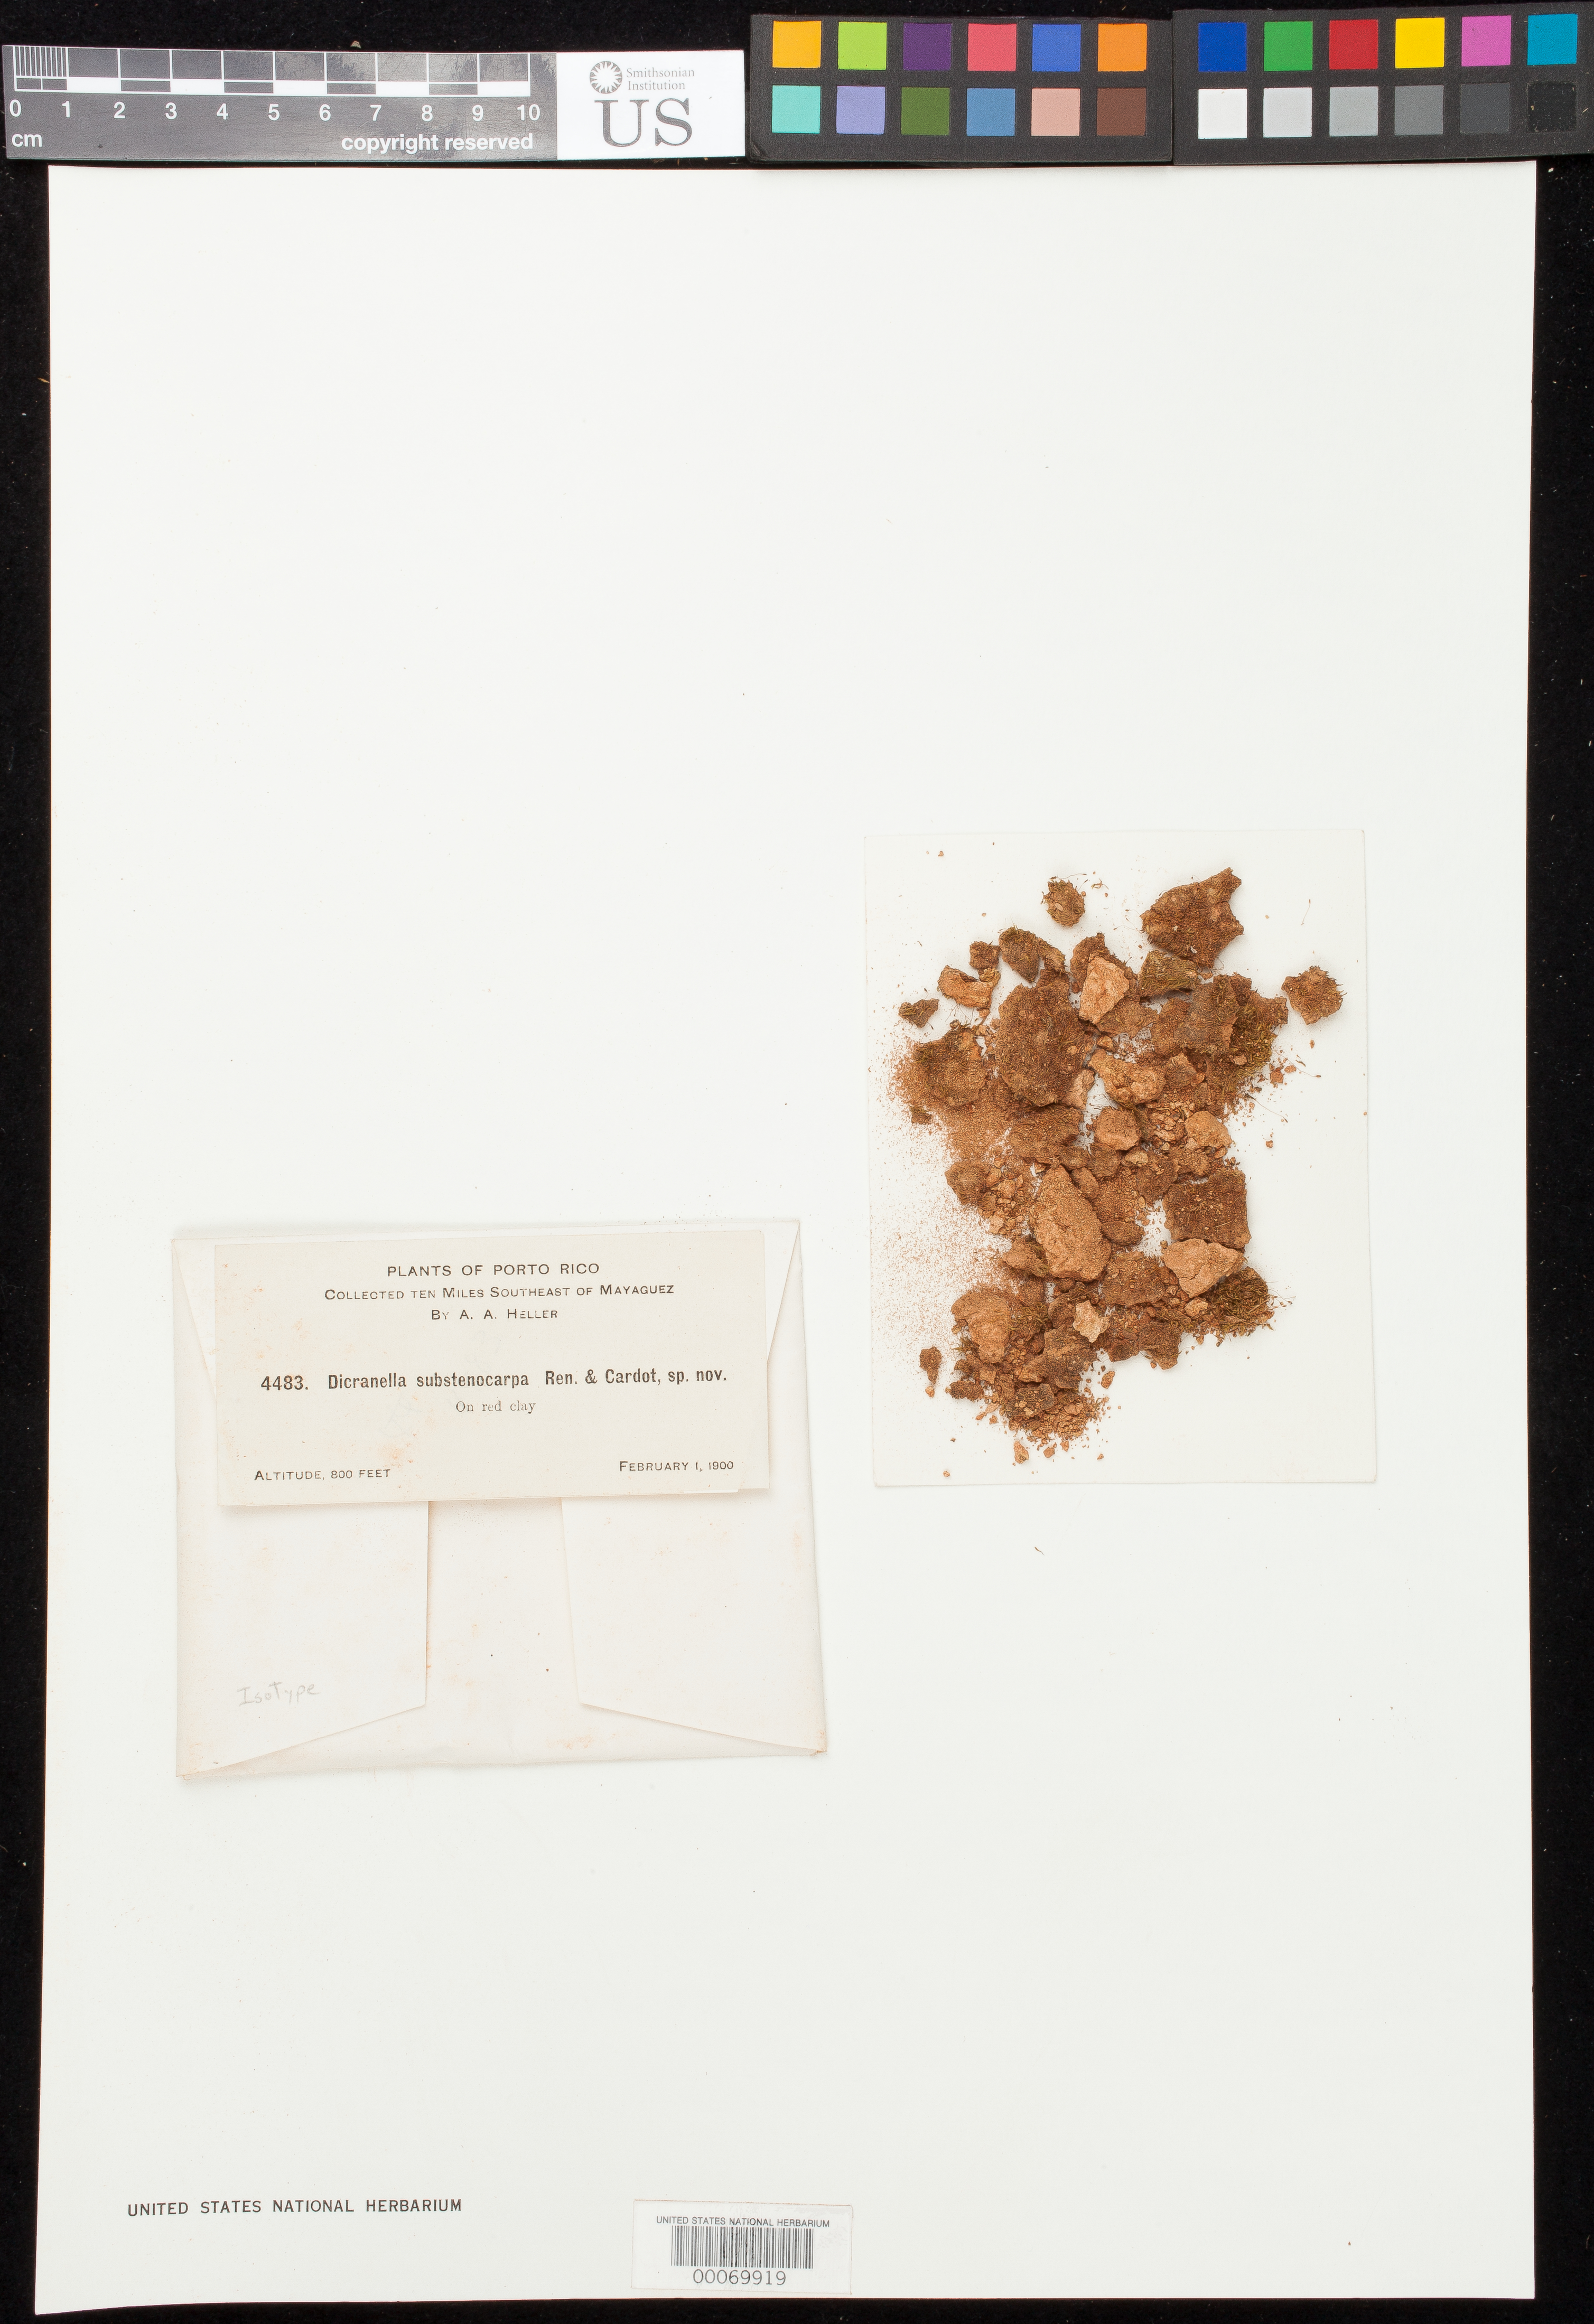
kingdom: Plantae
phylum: Bryophyta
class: Bryopsida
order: Dicranales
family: Dicranellaceae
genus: Dicranella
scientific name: Dicranella substenocarpa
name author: Renauld & Cardot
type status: Syntype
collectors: A. A. Heller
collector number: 4483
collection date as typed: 01 Feb 1900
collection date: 1900-02-01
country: Puerto Rico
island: Greater Antilles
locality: Mayaguez.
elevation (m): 244